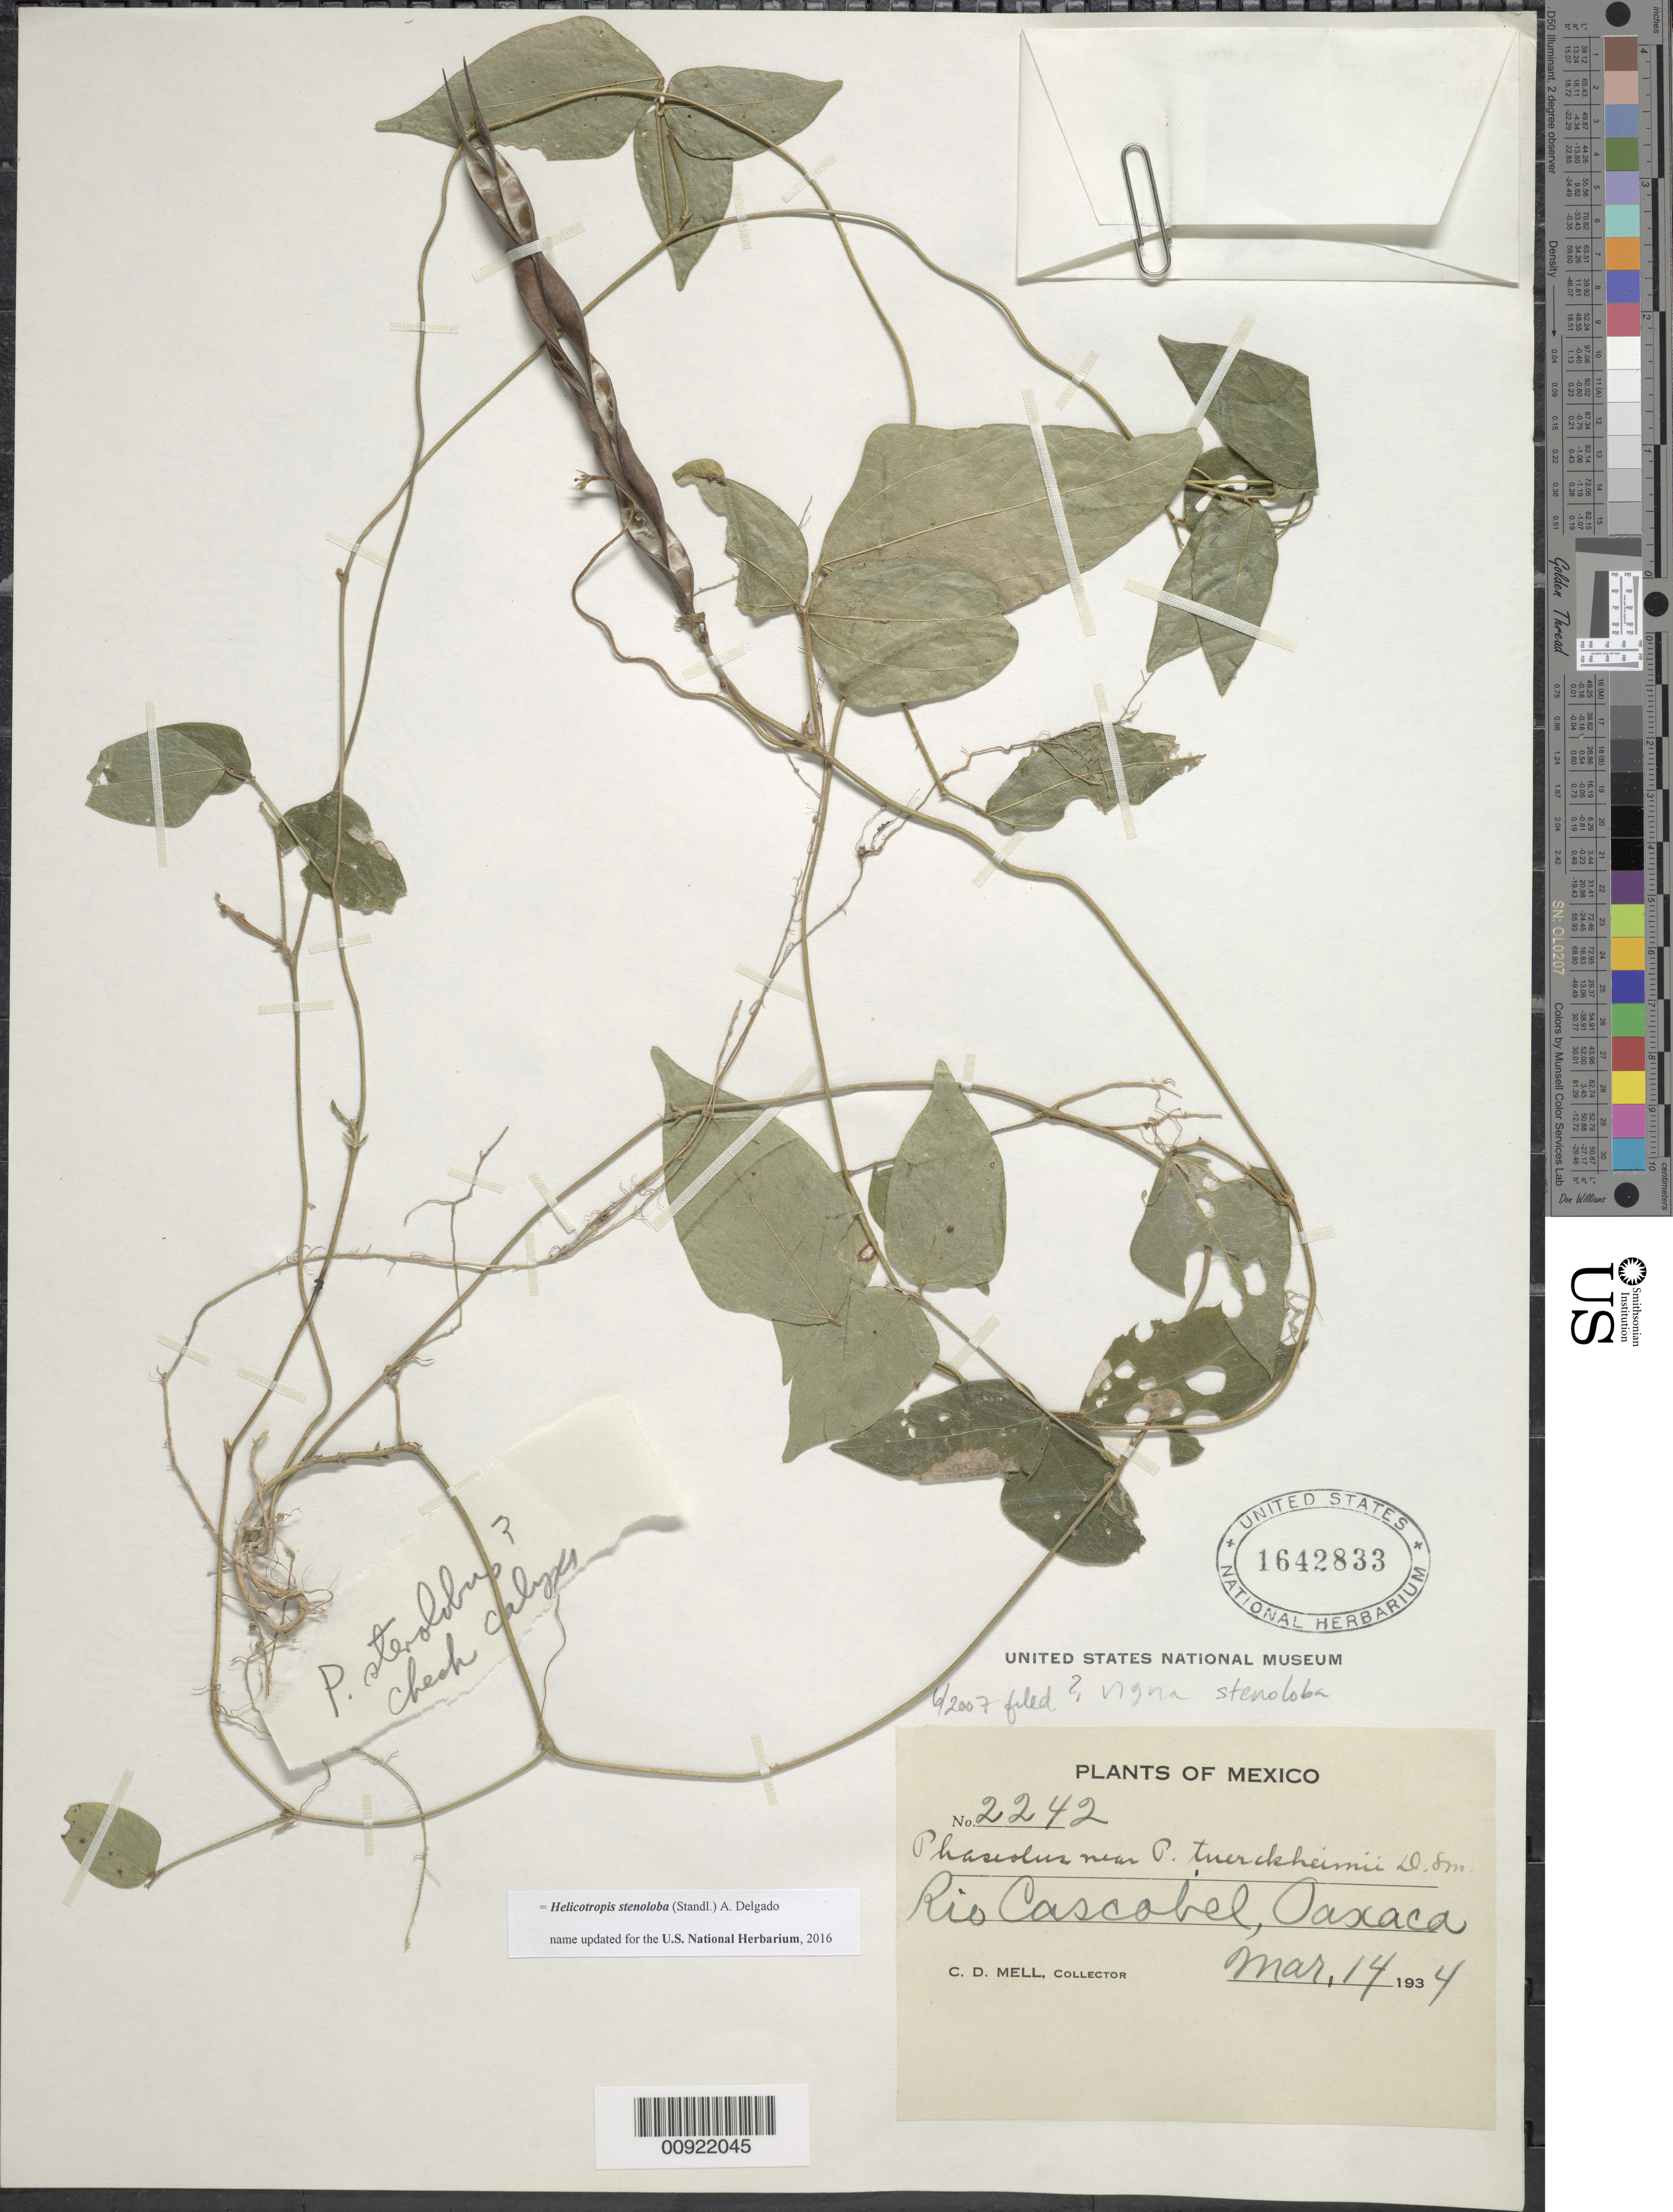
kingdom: Plantae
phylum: Tracheophyta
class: Magnoliopsida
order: Fabales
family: Fabaceae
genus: Helicotropis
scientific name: Helicotropis stenoloba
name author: (Standl.) A. Delgado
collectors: C. D. Mell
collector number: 2242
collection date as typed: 14 Mar 1934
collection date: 1934-03-14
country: Mexico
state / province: Oaxaca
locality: Río Cascabel, Oaxaca.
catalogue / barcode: US 1642833